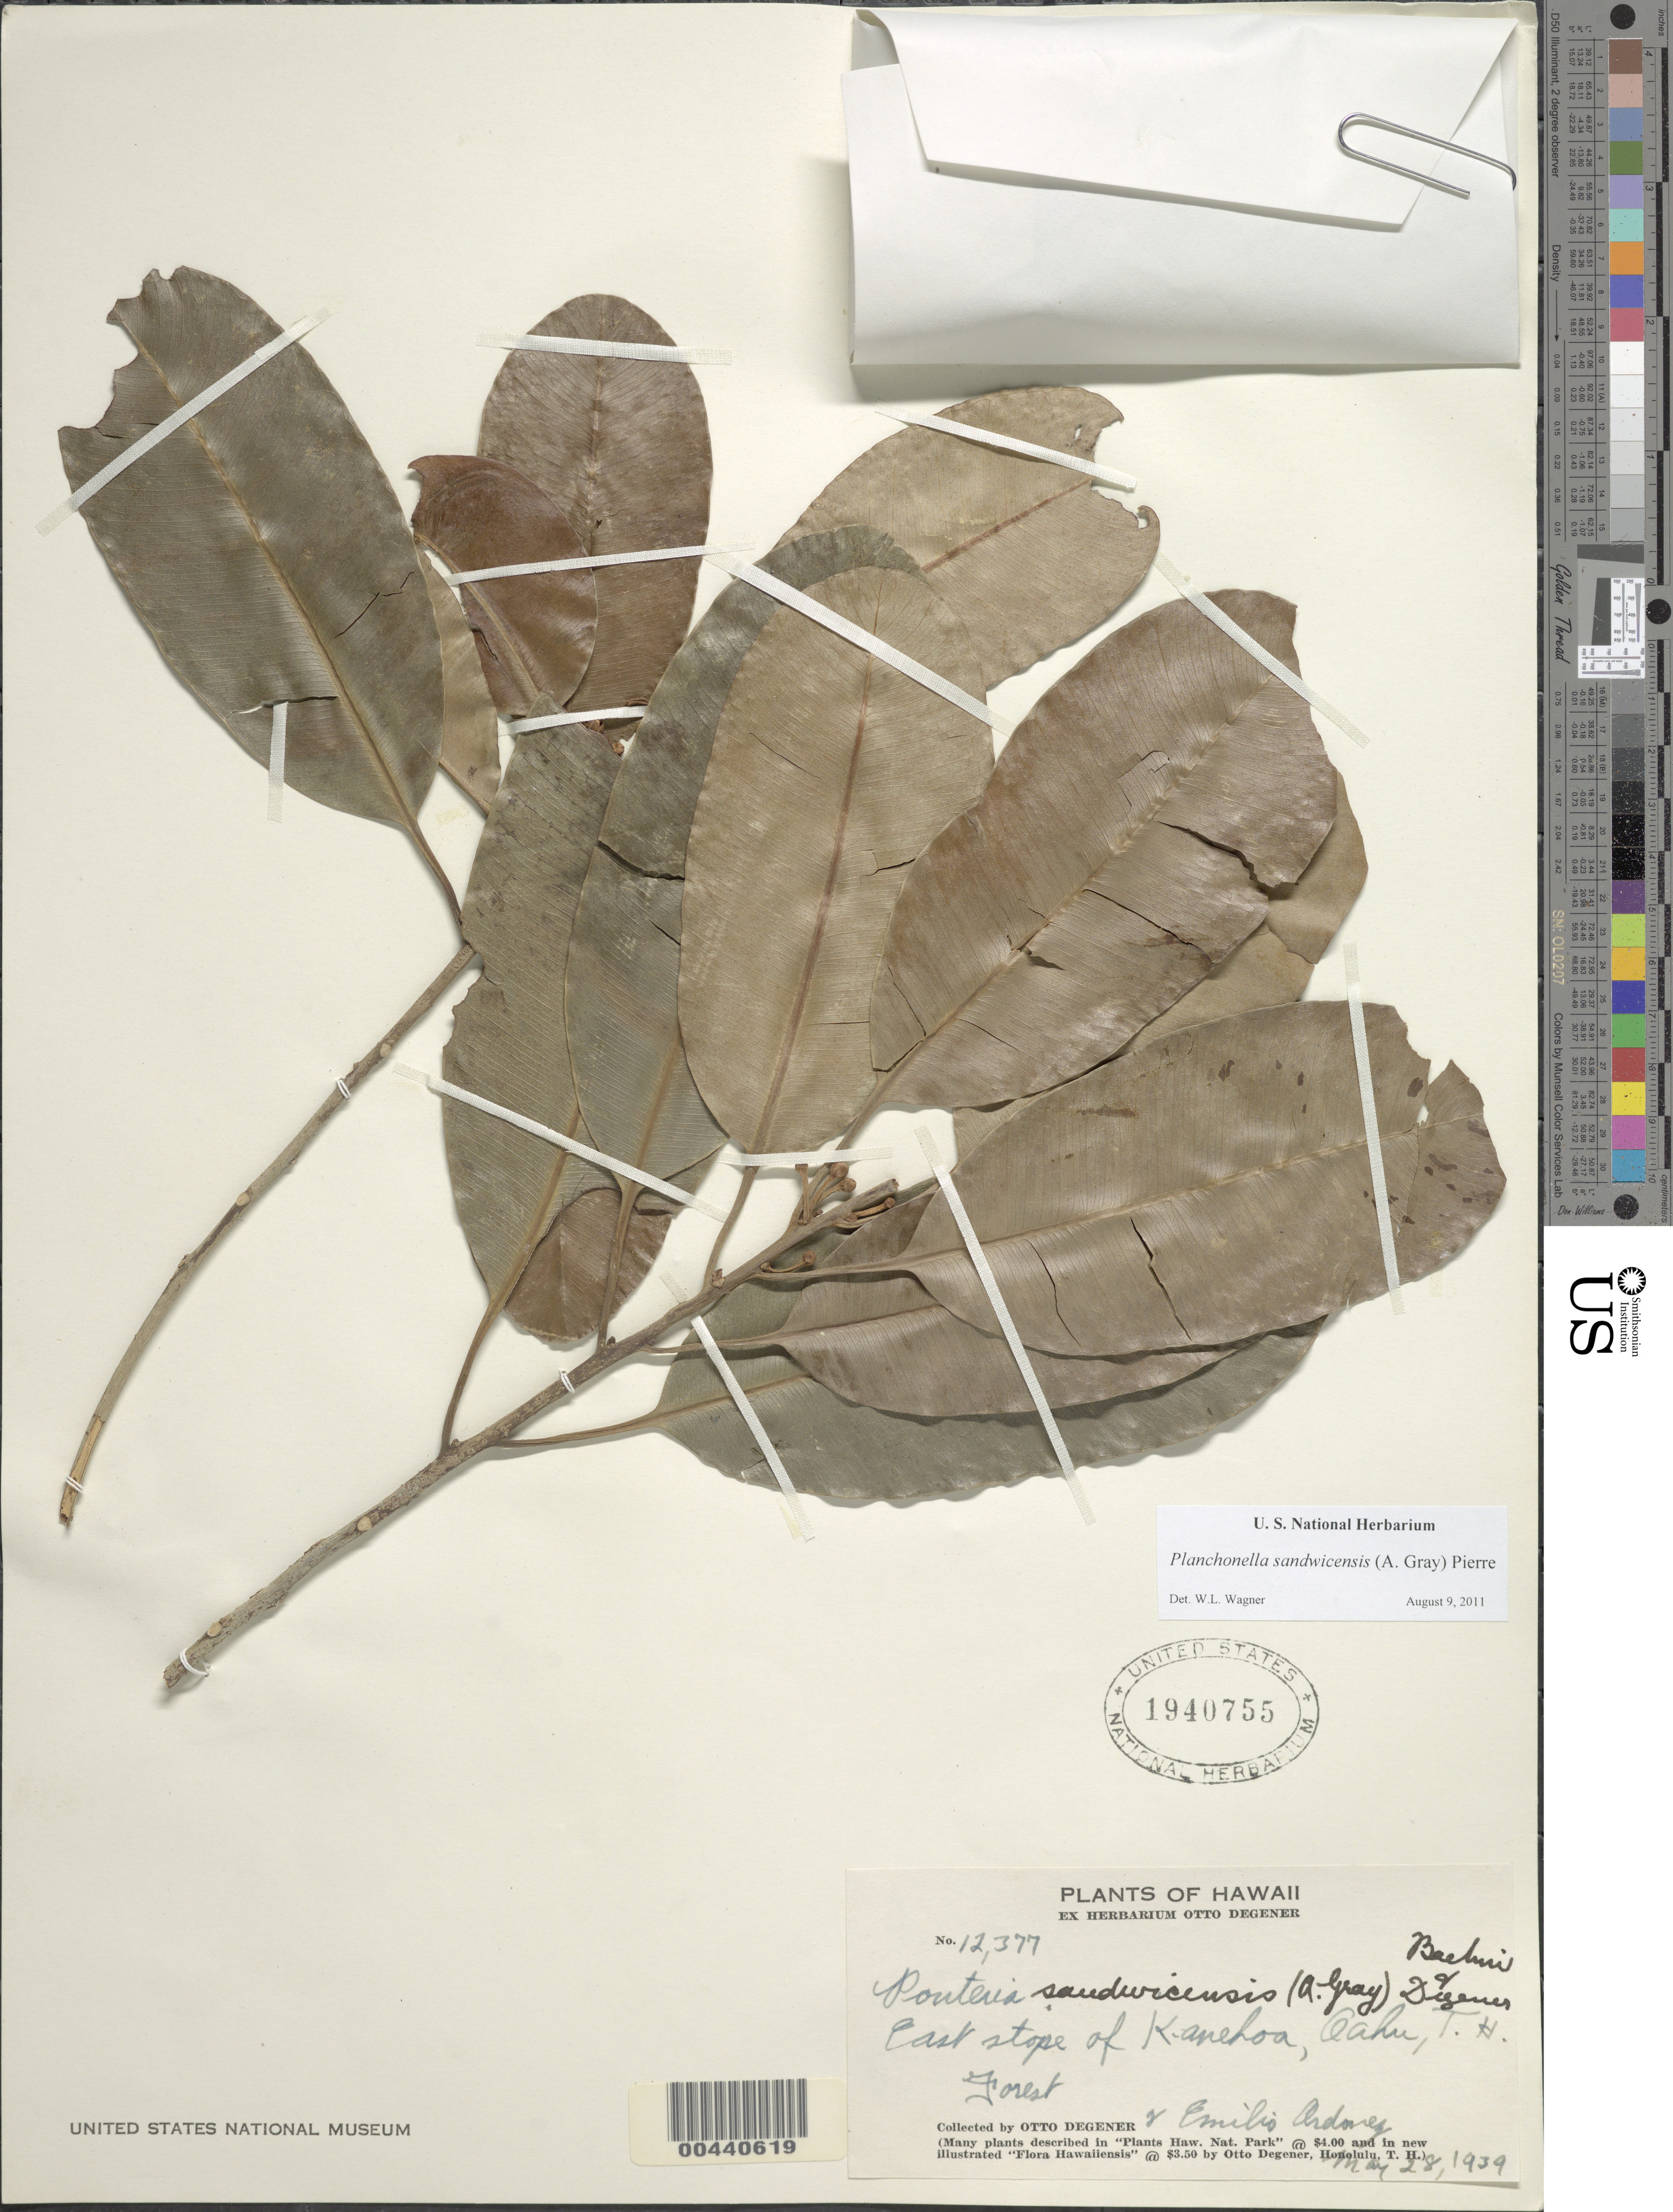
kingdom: Plantae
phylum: Tracheophyta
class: Magnoliopsida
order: Ericales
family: Sapotaceae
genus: Planchonella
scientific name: Planchonella sandwicensis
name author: (A. Gray) Pierre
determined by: Wagner, W. L., (BOT), Smithsonian Institution - National Museum of Natural History (UNITED STATES)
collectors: O. Degener & E. Ordonez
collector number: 12377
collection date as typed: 28 May 1939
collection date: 1939-05-28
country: United States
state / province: Hawaii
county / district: Honolulu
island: Oahu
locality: East slope of Kanehoa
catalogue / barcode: US 1940755